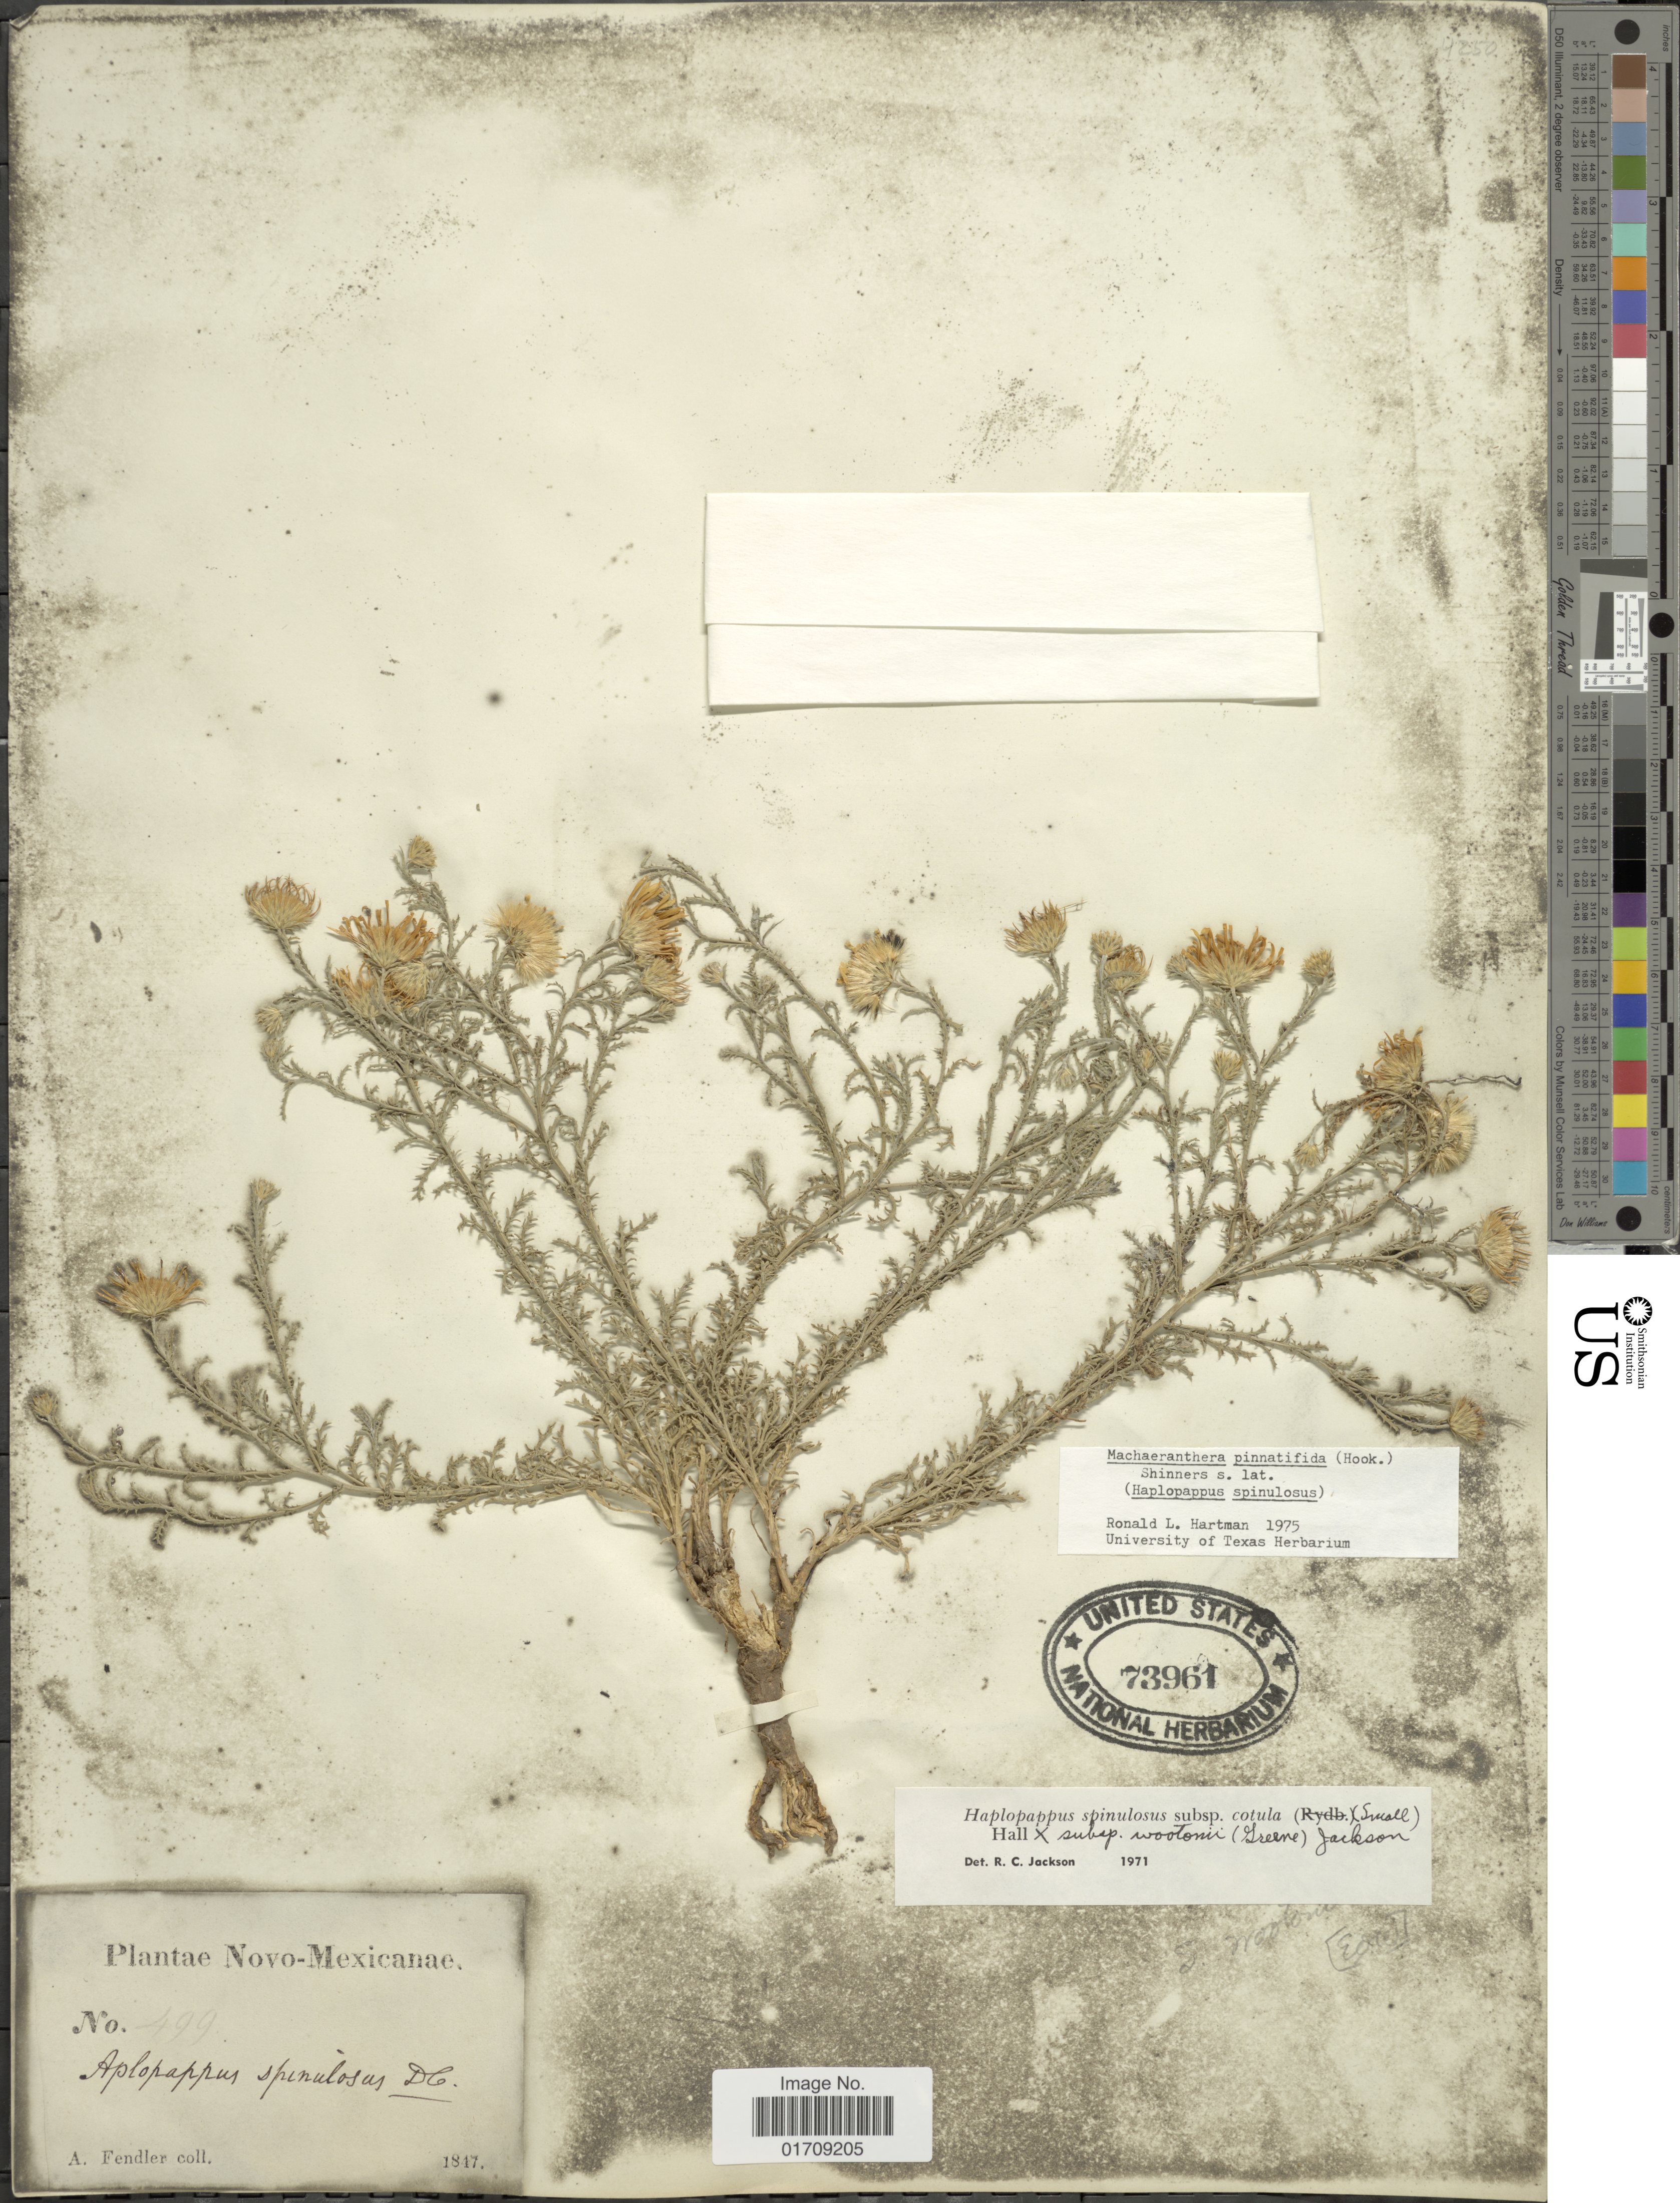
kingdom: Plantae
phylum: Tracheophyta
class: Magnoliopsida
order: Asterales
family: Asteraceae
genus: Machaeranthera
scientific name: Machaeranthera pinnatifida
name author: (Hook.) Shinners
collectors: A. Fendler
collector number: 499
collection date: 1847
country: United States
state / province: New Mexico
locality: Novo-Mexicanae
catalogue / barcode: US 73961